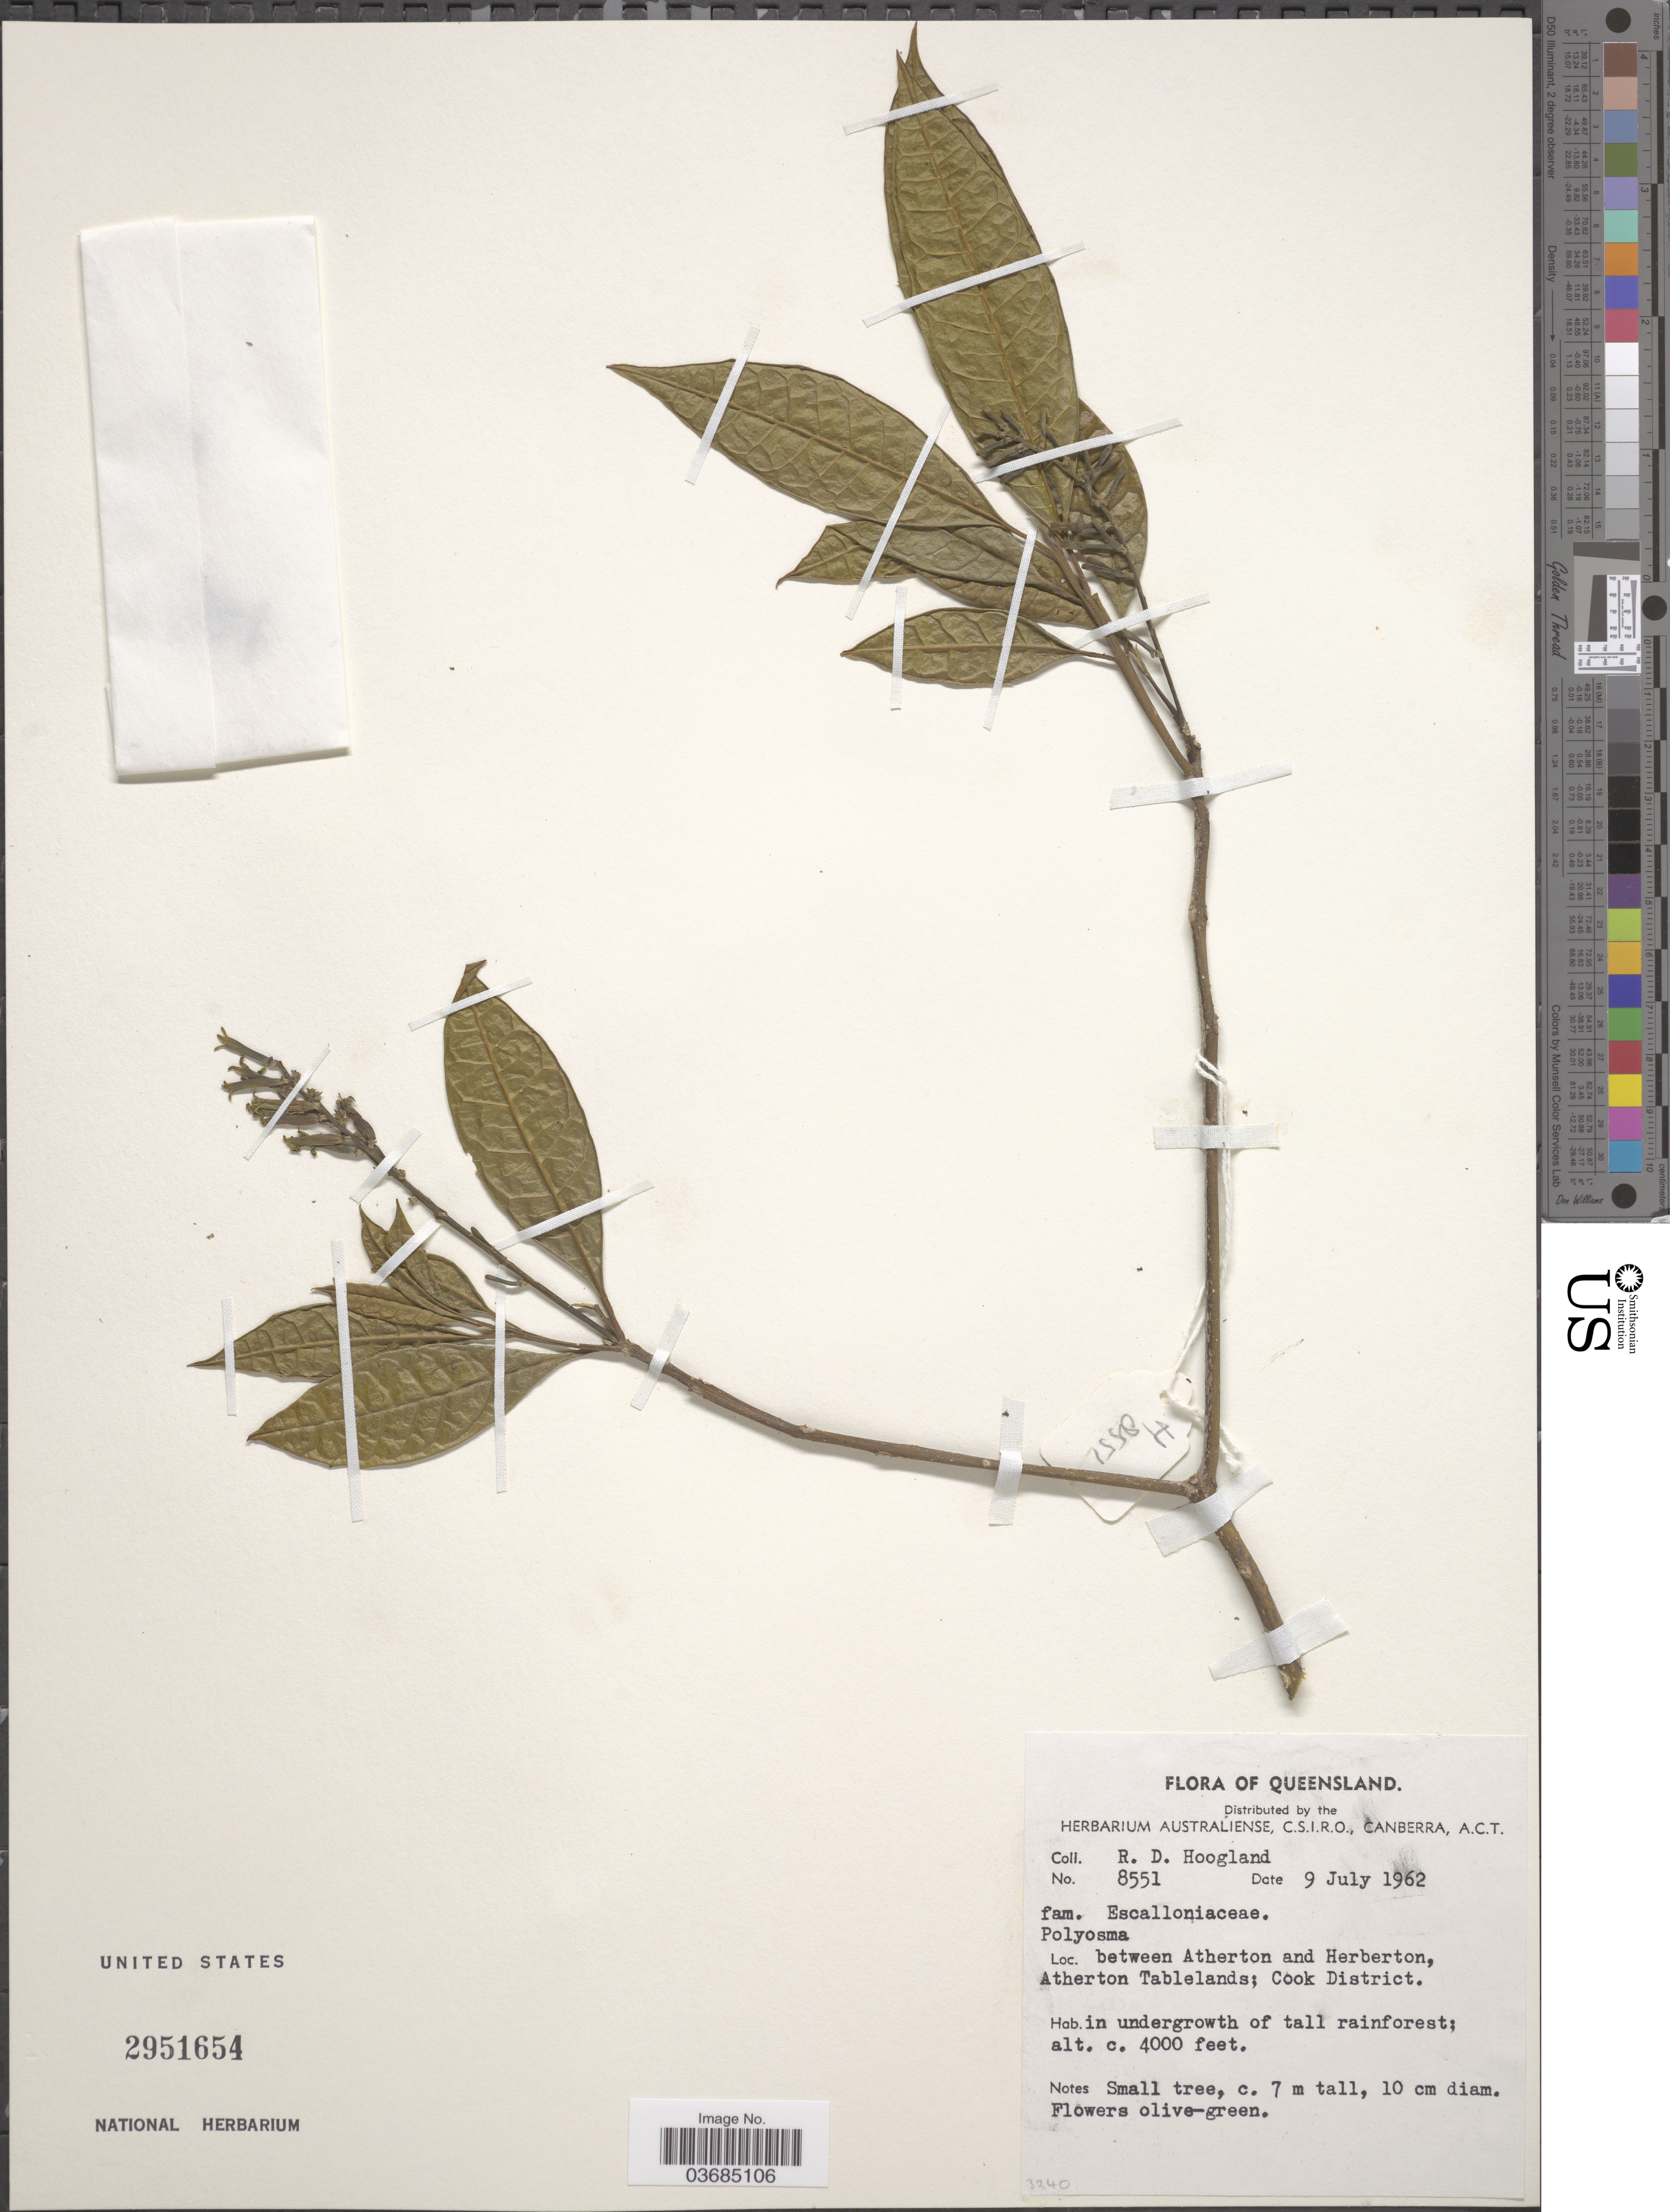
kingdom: Plantae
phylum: Tracheophyta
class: Magnoliopsida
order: Escalloniales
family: Escalloniaceae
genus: Polyosma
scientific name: Polyosma sp.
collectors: R. D. Hoogland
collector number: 8551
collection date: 1962-07-09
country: Australia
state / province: Queensland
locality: Between Atherton and Herberton, Atherton Tablelands; Cook District.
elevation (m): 1219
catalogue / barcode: US 2951654